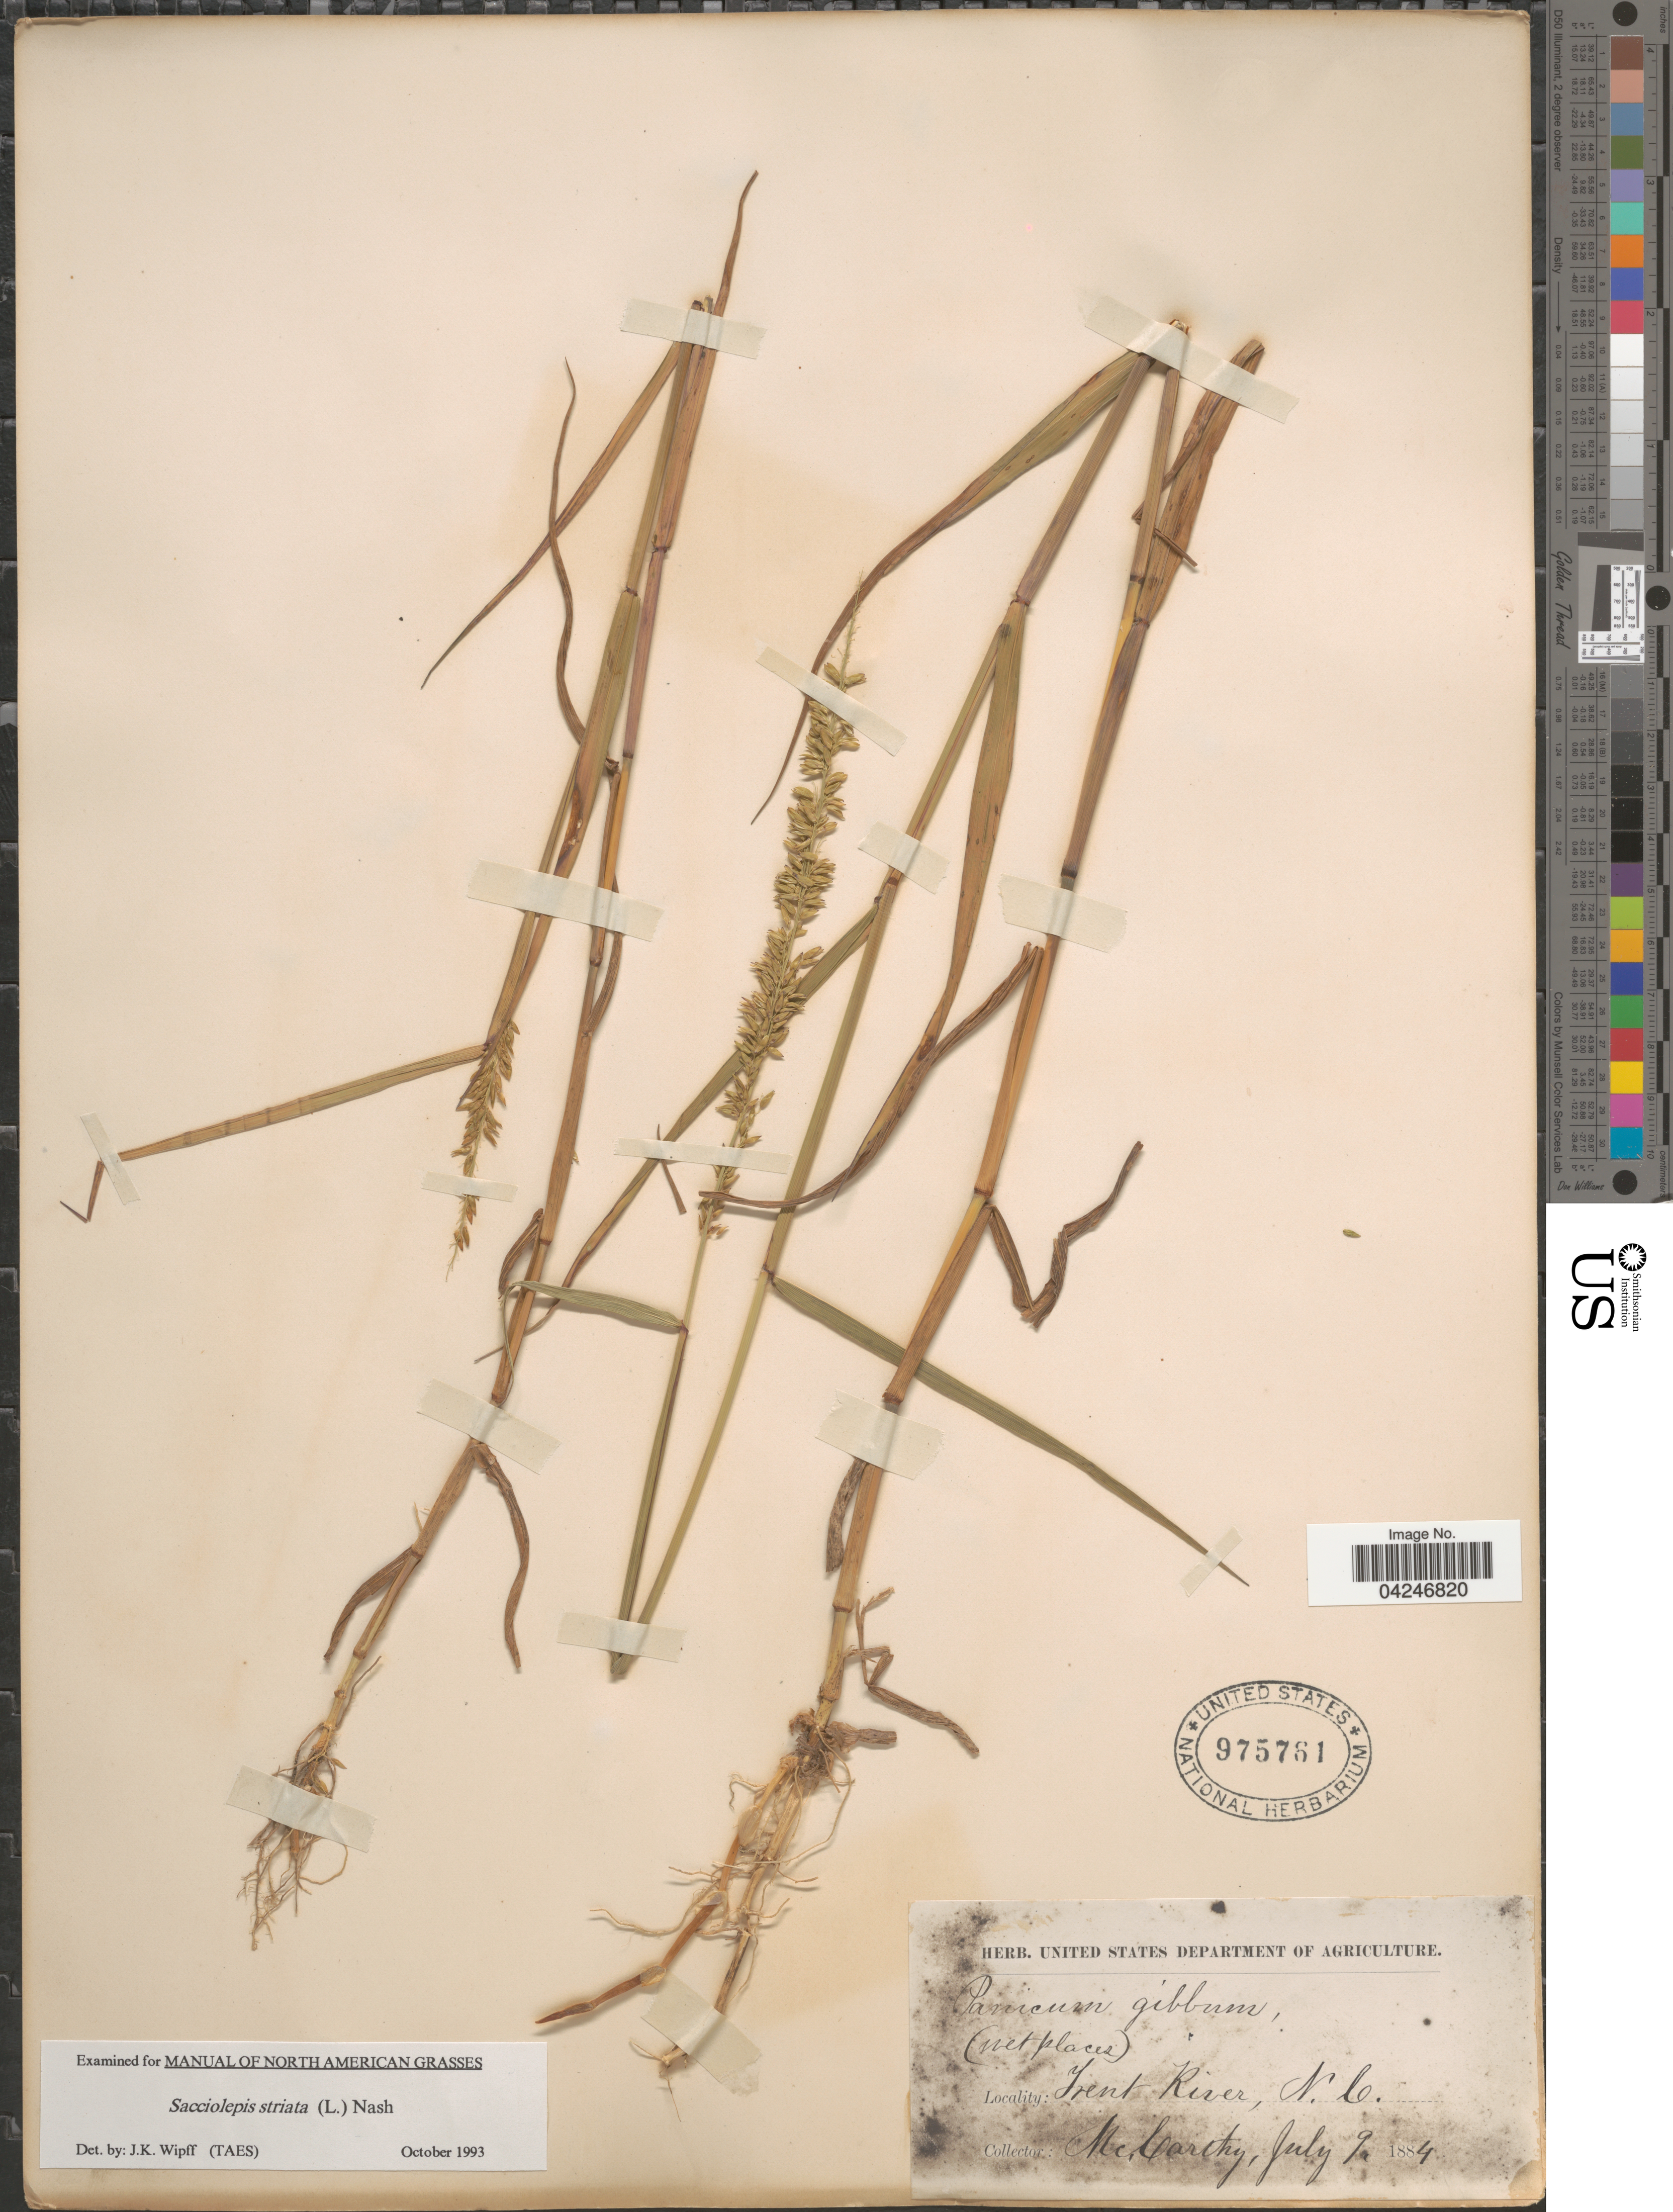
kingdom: Plantae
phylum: Tracheophyta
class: Liliopsida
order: Poales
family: Poaceae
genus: Sacciolepis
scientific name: Sacciolepis striata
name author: (L.) Nash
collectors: -- McCarthy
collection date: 1884-07-09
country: United States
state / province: North Carolina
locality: Trent River.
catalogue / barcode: US 975761